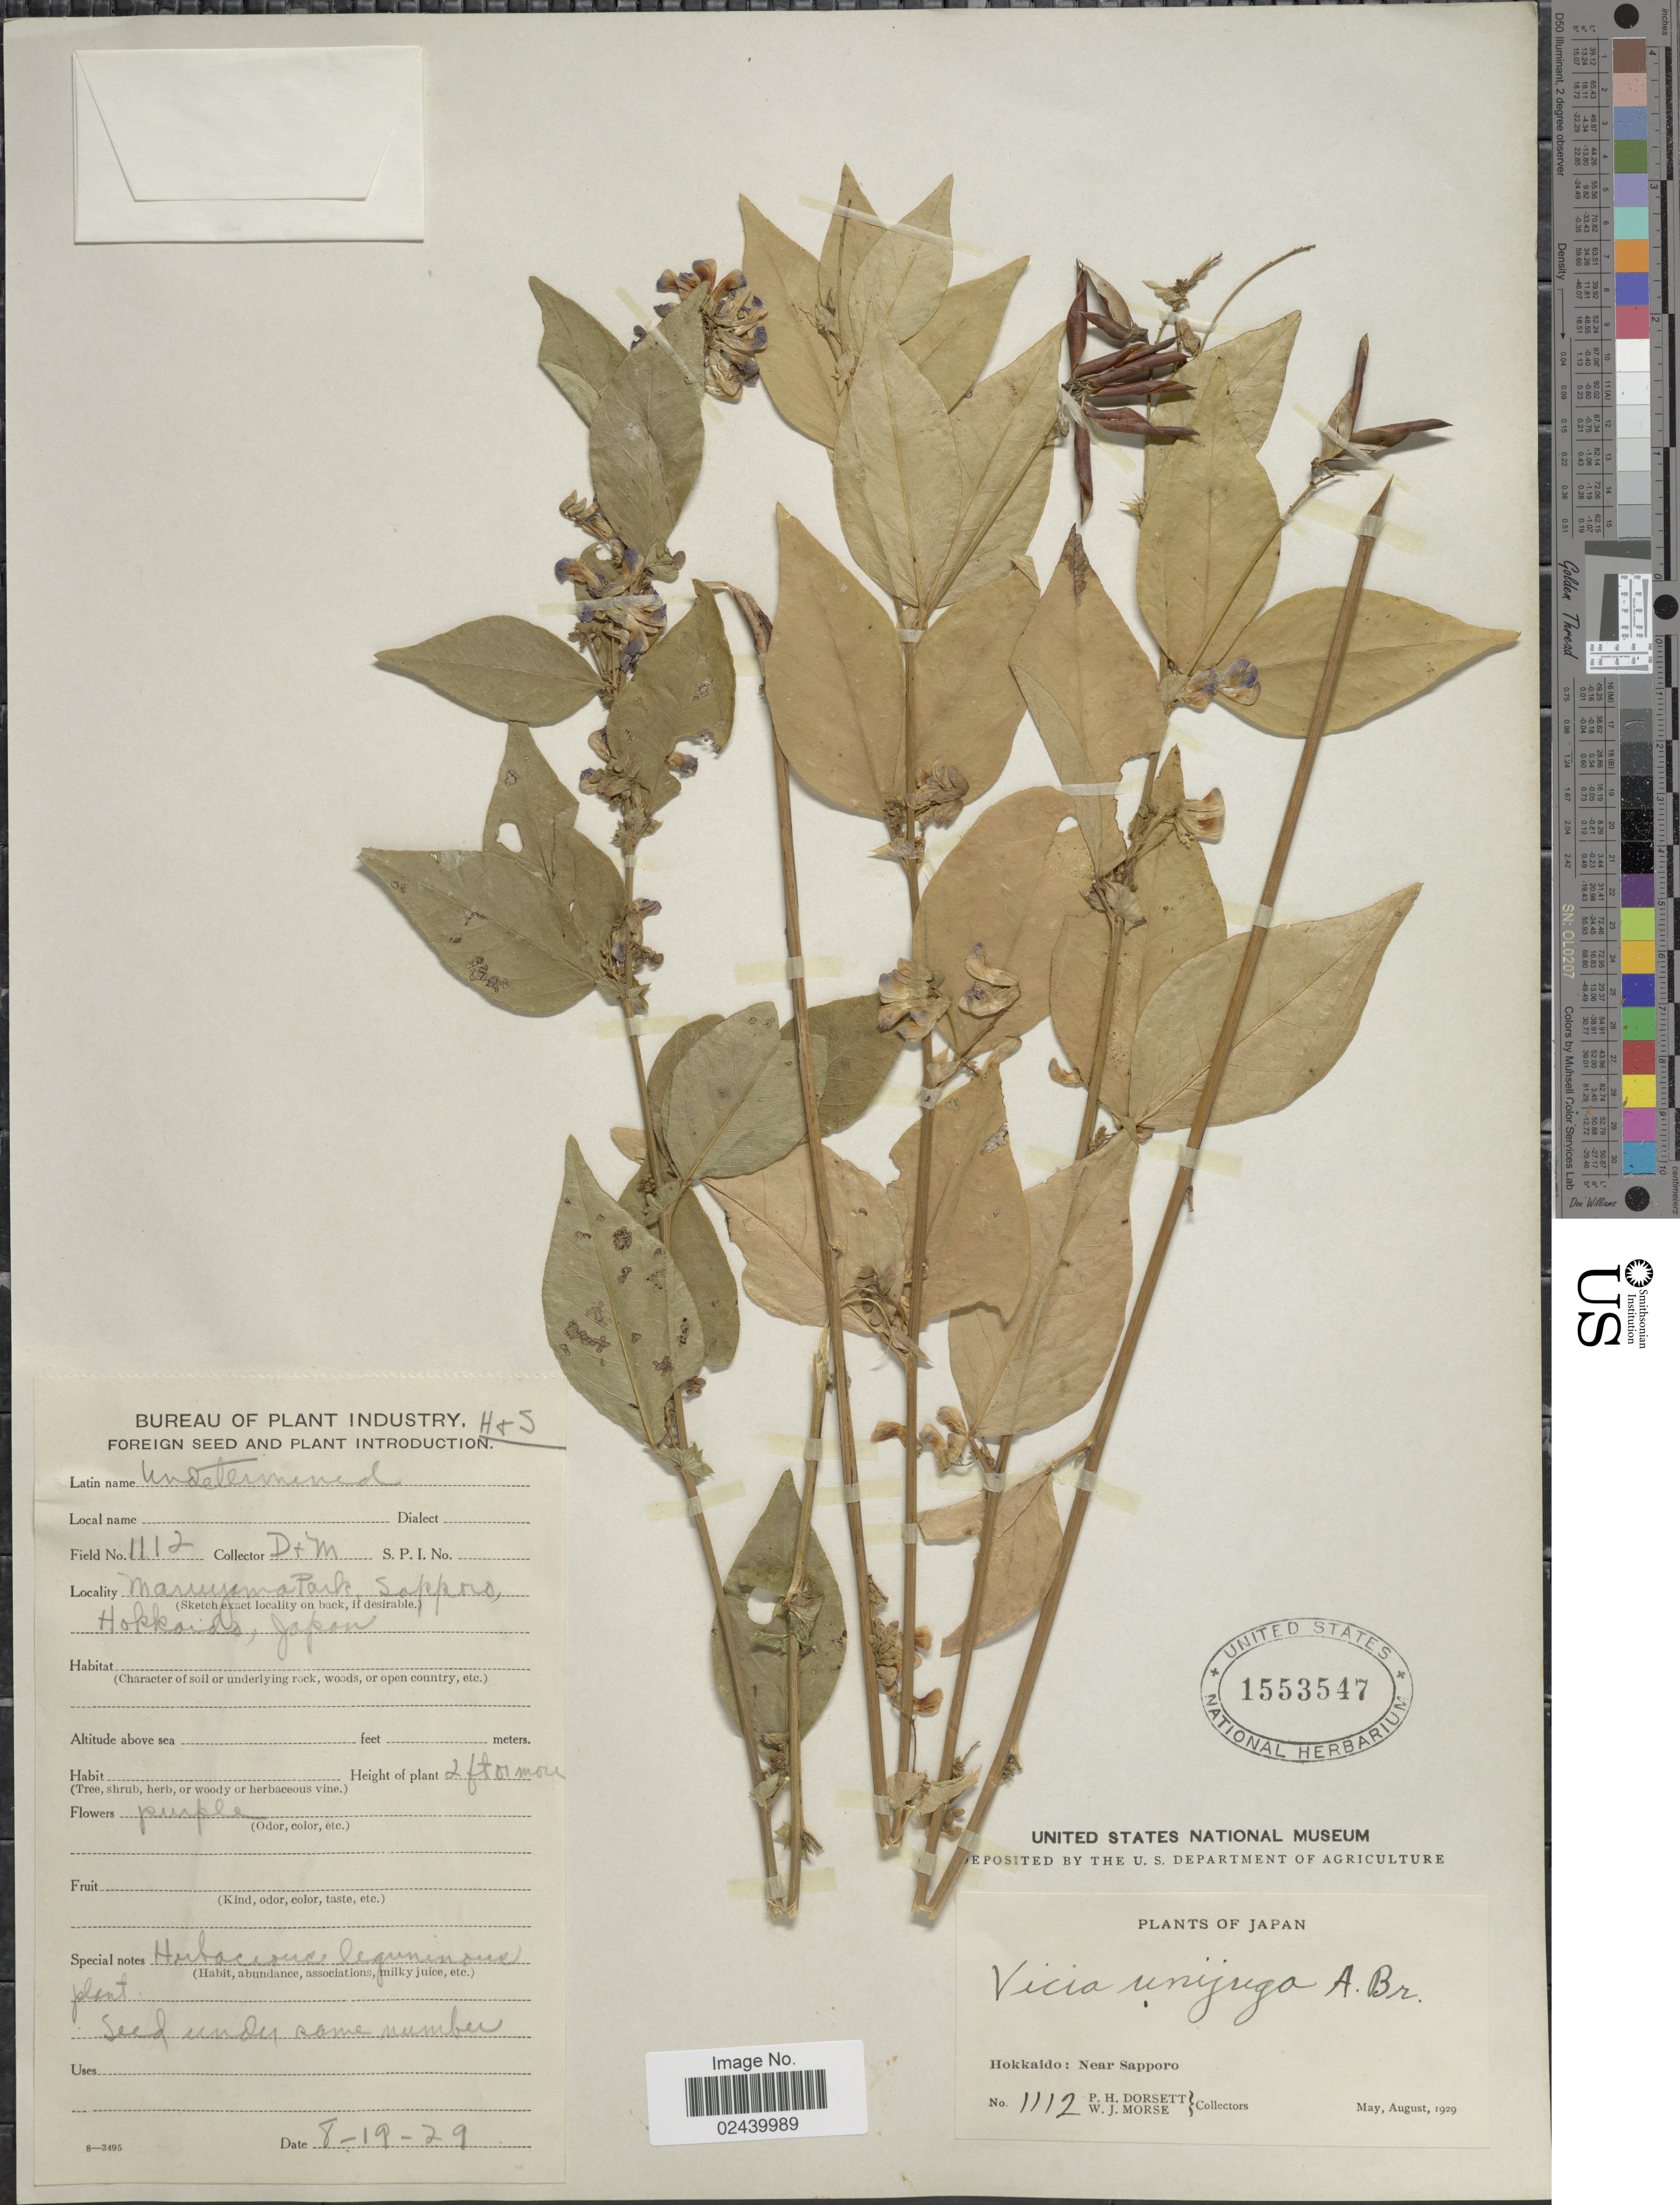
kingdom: Plantae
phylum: Tracheophyta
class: Magnoliopsida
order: Fabales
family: Fabaceae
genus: Vicia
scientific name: Vicia unijuga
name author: A. Braun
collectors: P. H. Dorsett & W. J. Morse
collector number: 1112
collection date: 1929-08-19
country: Japan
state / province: Hokkaidō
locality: Maruyema Park, Sapporo, Hokkaido, Hokkaido: Near Sapporo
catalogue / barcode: US 1553547